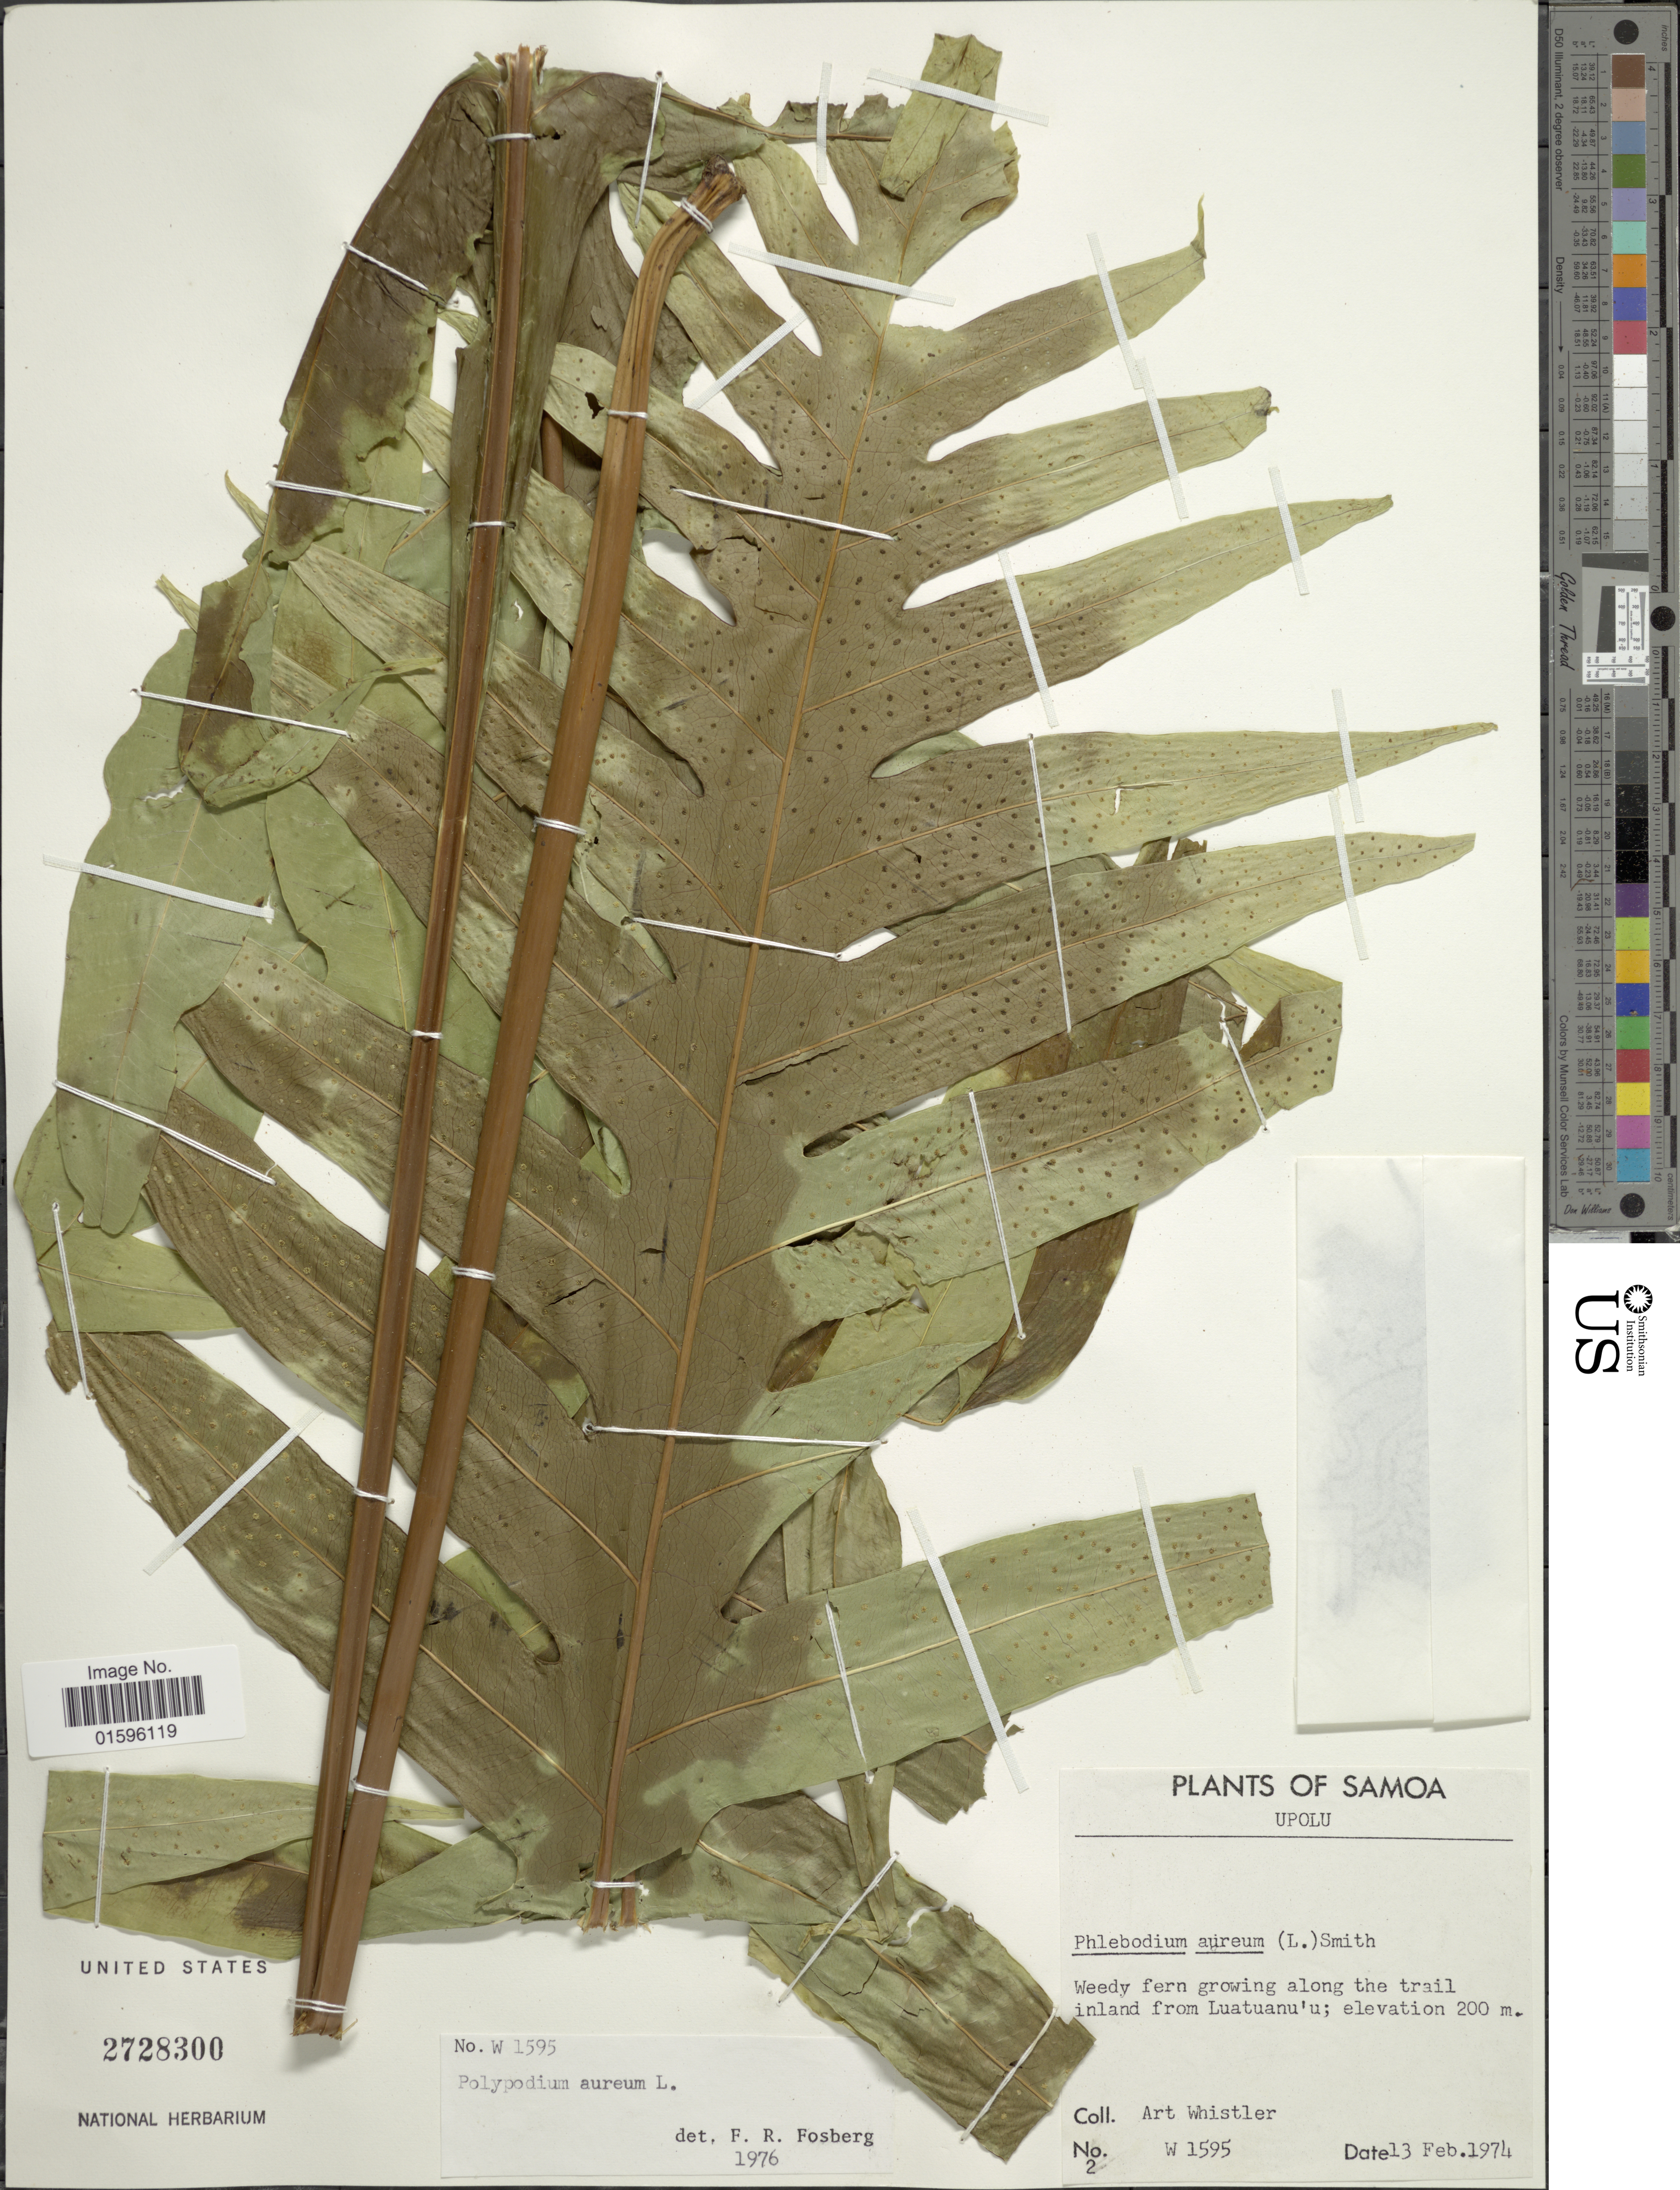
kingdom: Plantae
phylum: Tracheophyta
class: Polypodiopsida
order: Polypodiales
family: Polypodiaceae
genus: Polypodium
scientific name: Polypodium aureum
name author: L.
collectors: A. Whistler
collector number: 2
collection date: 1974-02-13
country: Samoa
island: Savai'i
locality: along the trail inland from Luatuanu'u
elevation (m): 200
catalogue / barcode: US 2728300